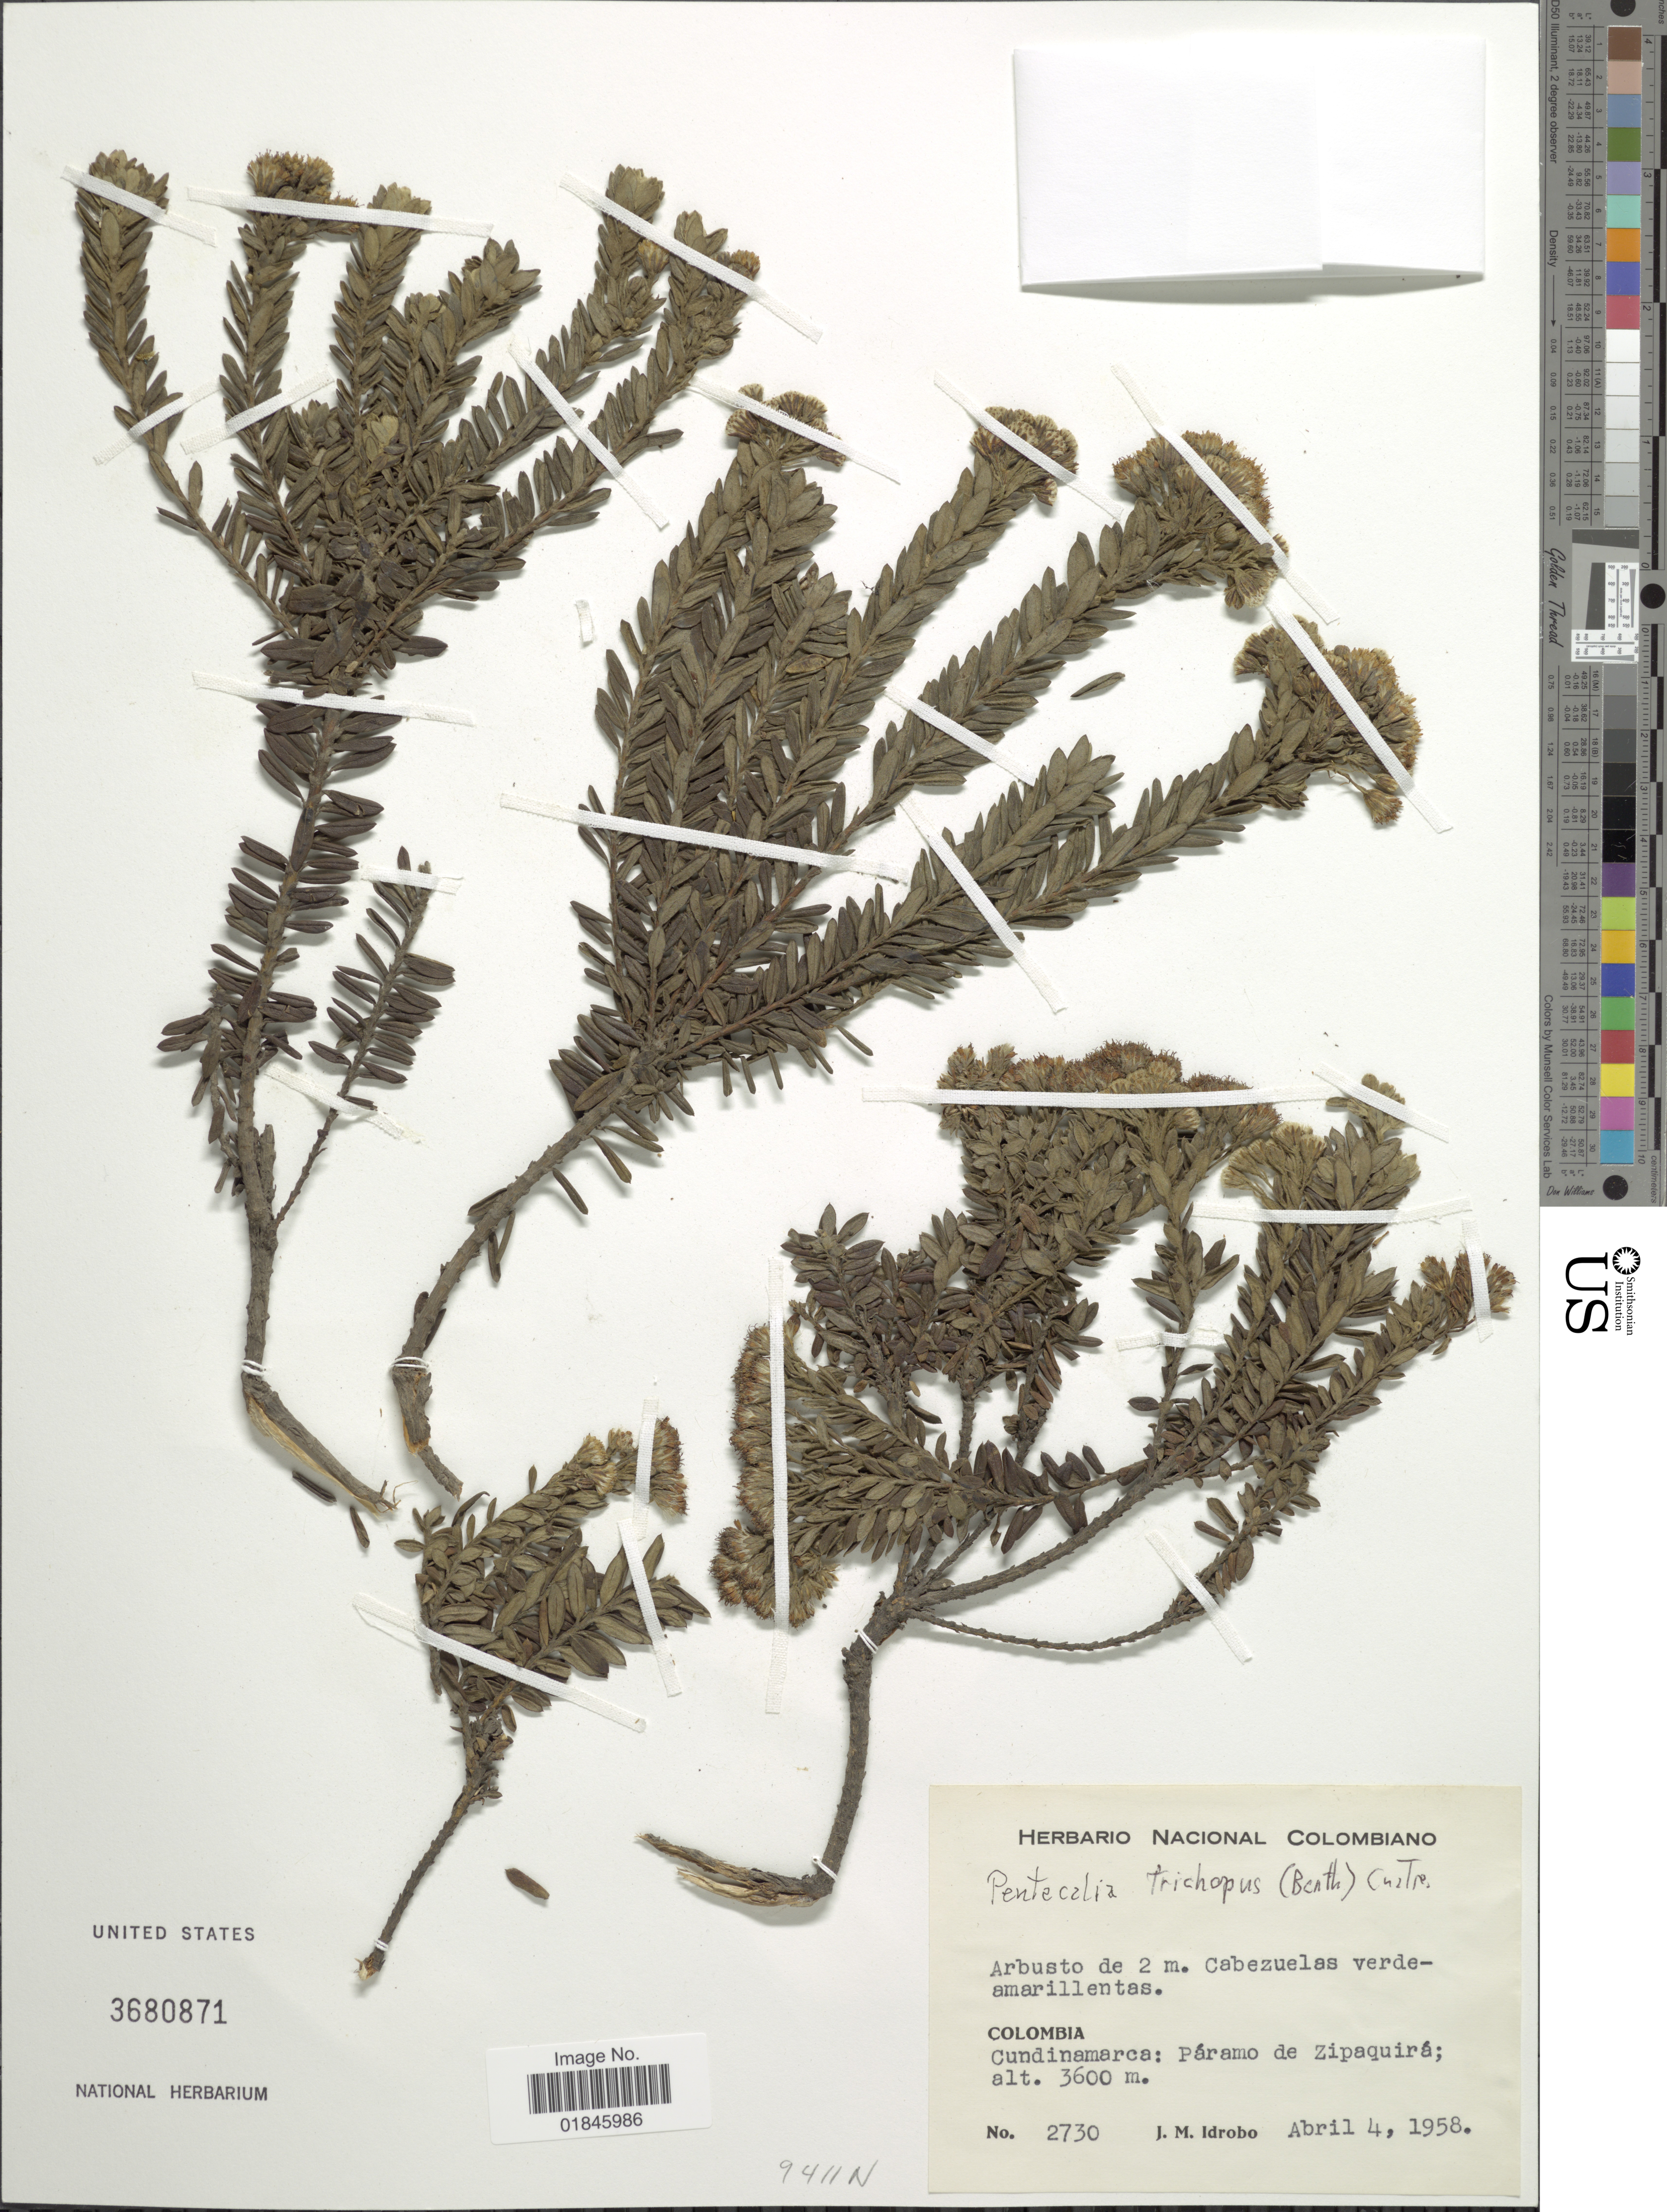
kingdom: Plantae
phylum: Tracheophyta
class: Magnoliopsida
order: Asterales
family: Asteraceae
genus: Pentacalia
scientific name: Pentacalia trichopus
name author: (Benth.) Cuatrec.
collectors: J. M. Idrobo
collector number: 2730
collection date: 1958-04-04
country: Colombia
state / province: Cundinamarca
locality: Colombia. Cundinamarca: Páramo de Zipaquirá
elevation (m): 3600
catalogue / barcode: US 3680871